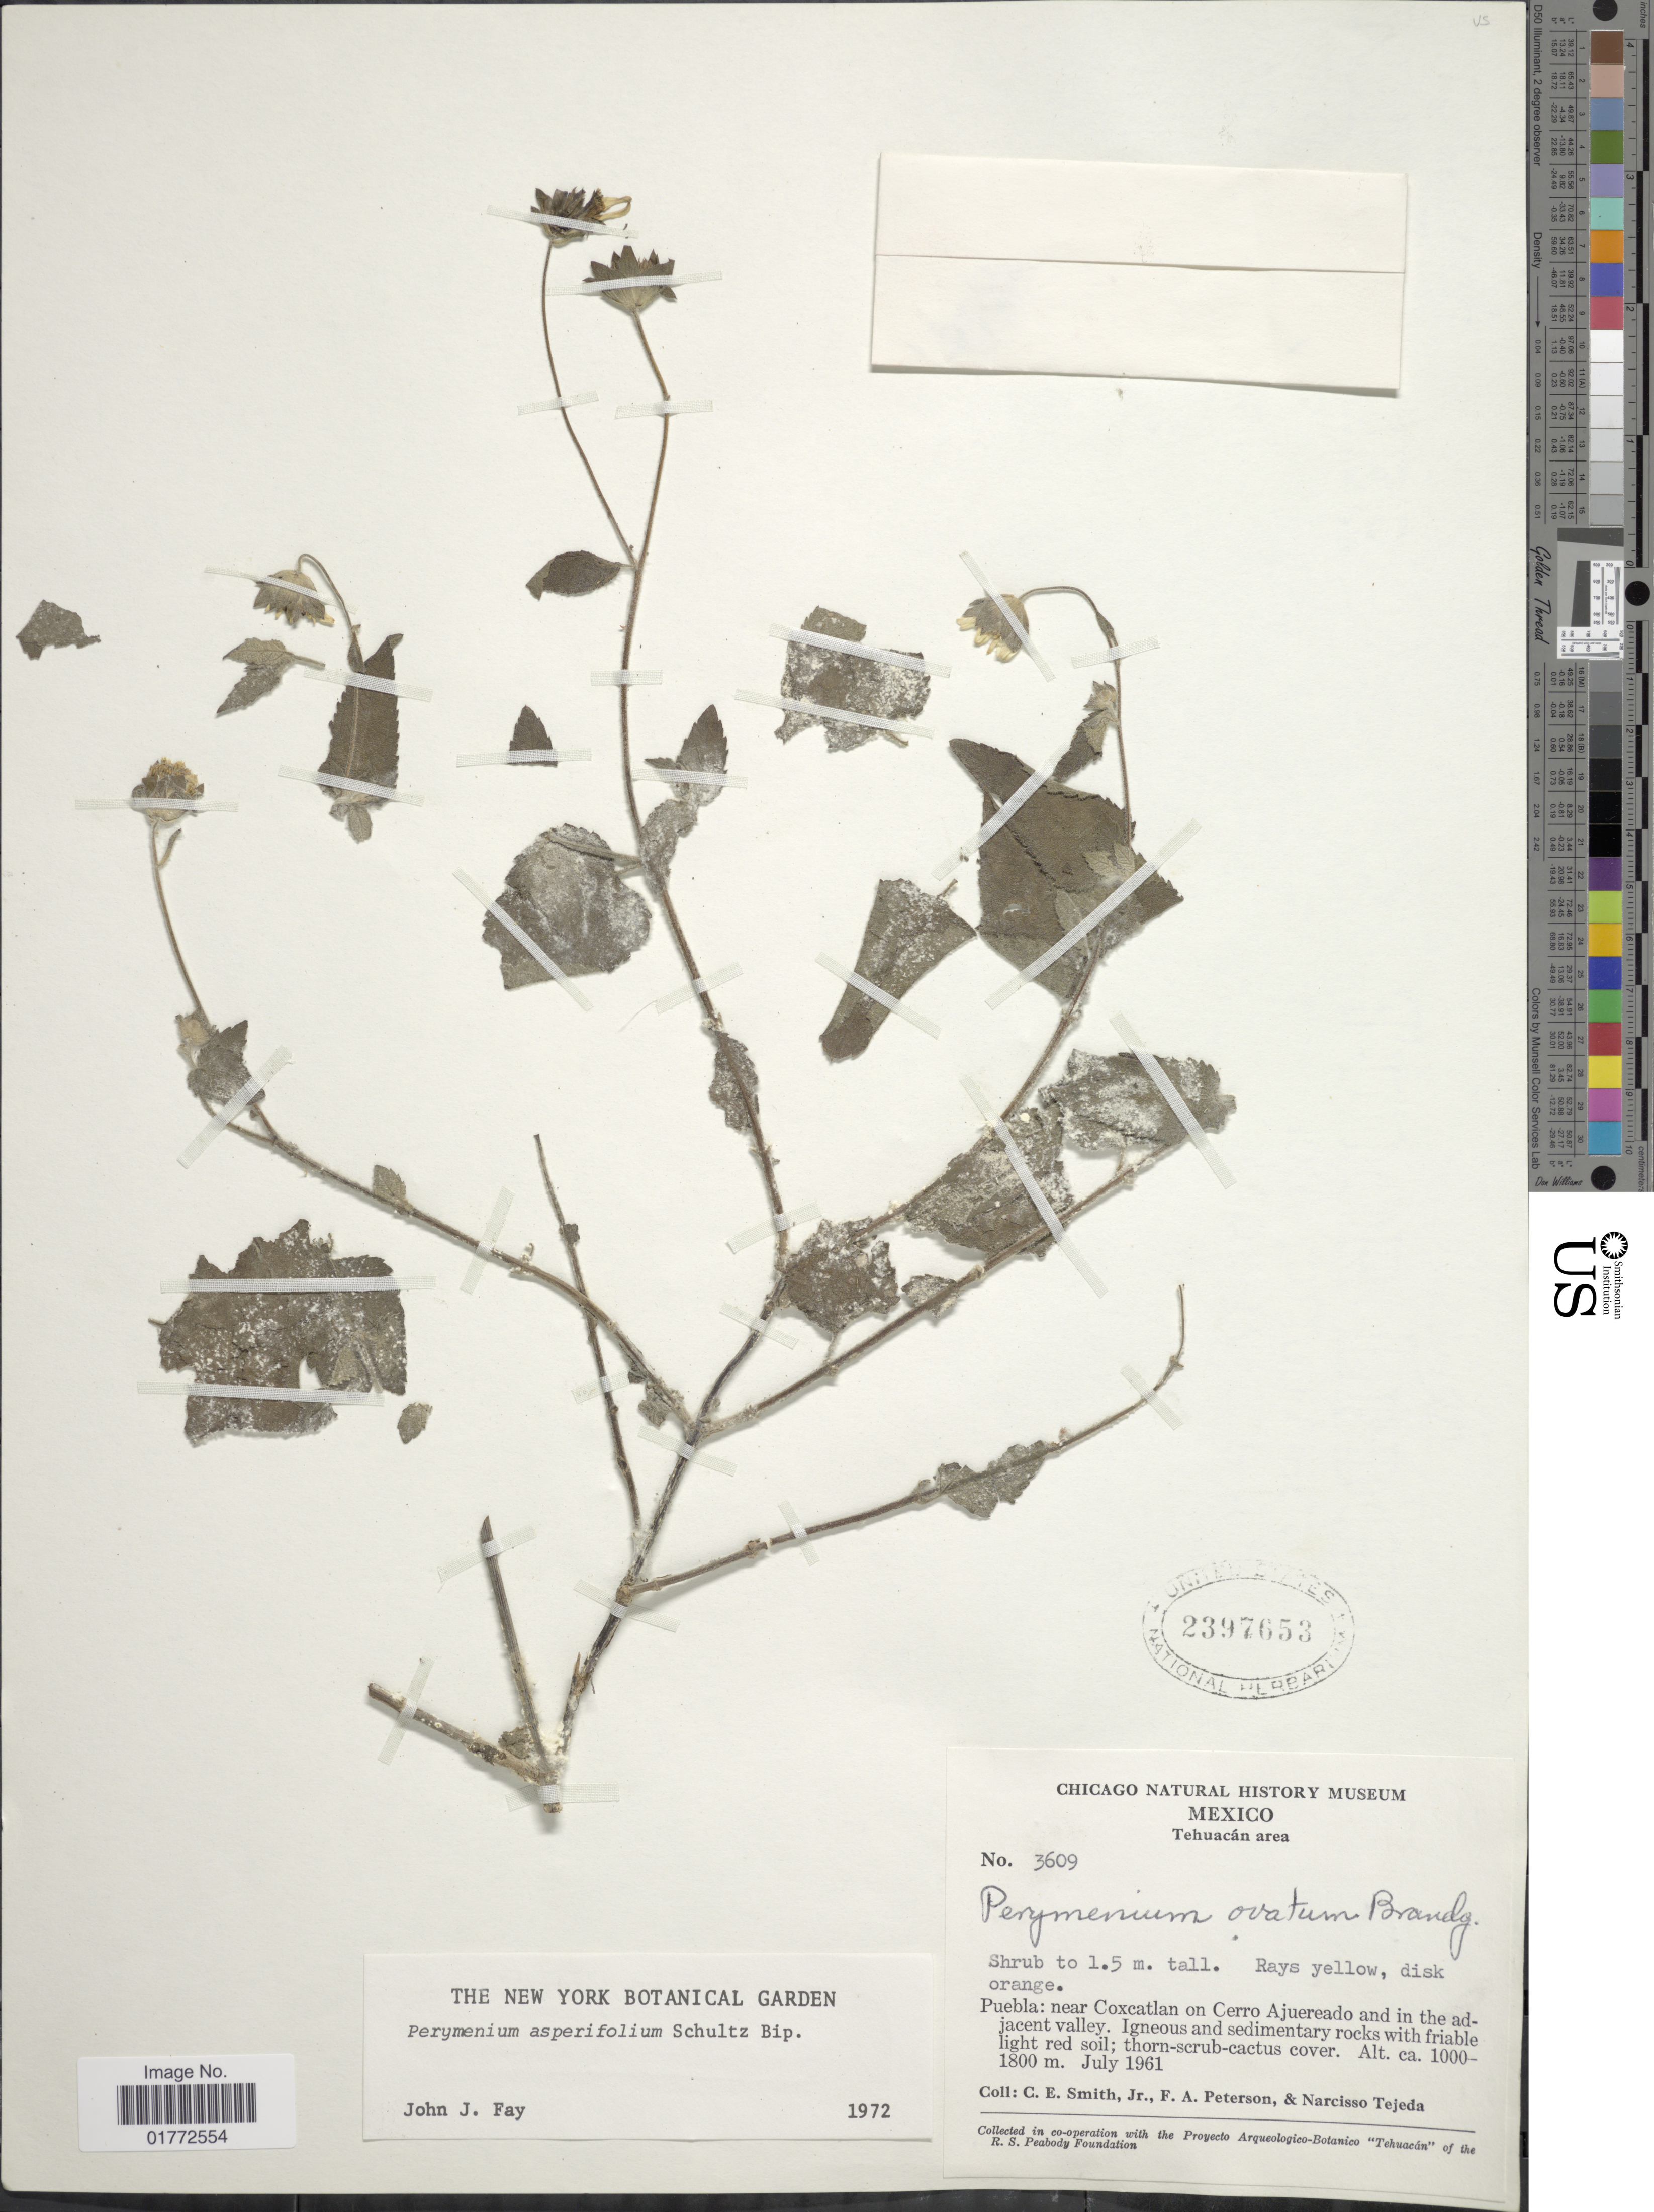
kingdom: Plantae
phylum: Tracheophyta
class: Magnoliopsida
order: Asterales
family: Asteraceae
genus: Perymenium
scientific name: Perymenium asperifolium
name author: Sch. Bip. ex Klatt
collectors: C. E. Smith Jr., F. A. Peterson & N. Tejeda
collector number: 3609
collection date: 1961-07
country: Mexico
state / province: Puebla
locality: Tehuacan area, near Coxcatlan on Cerro Ajuereado and in the adjacent valley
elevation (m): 1000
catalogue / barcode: US 2397653